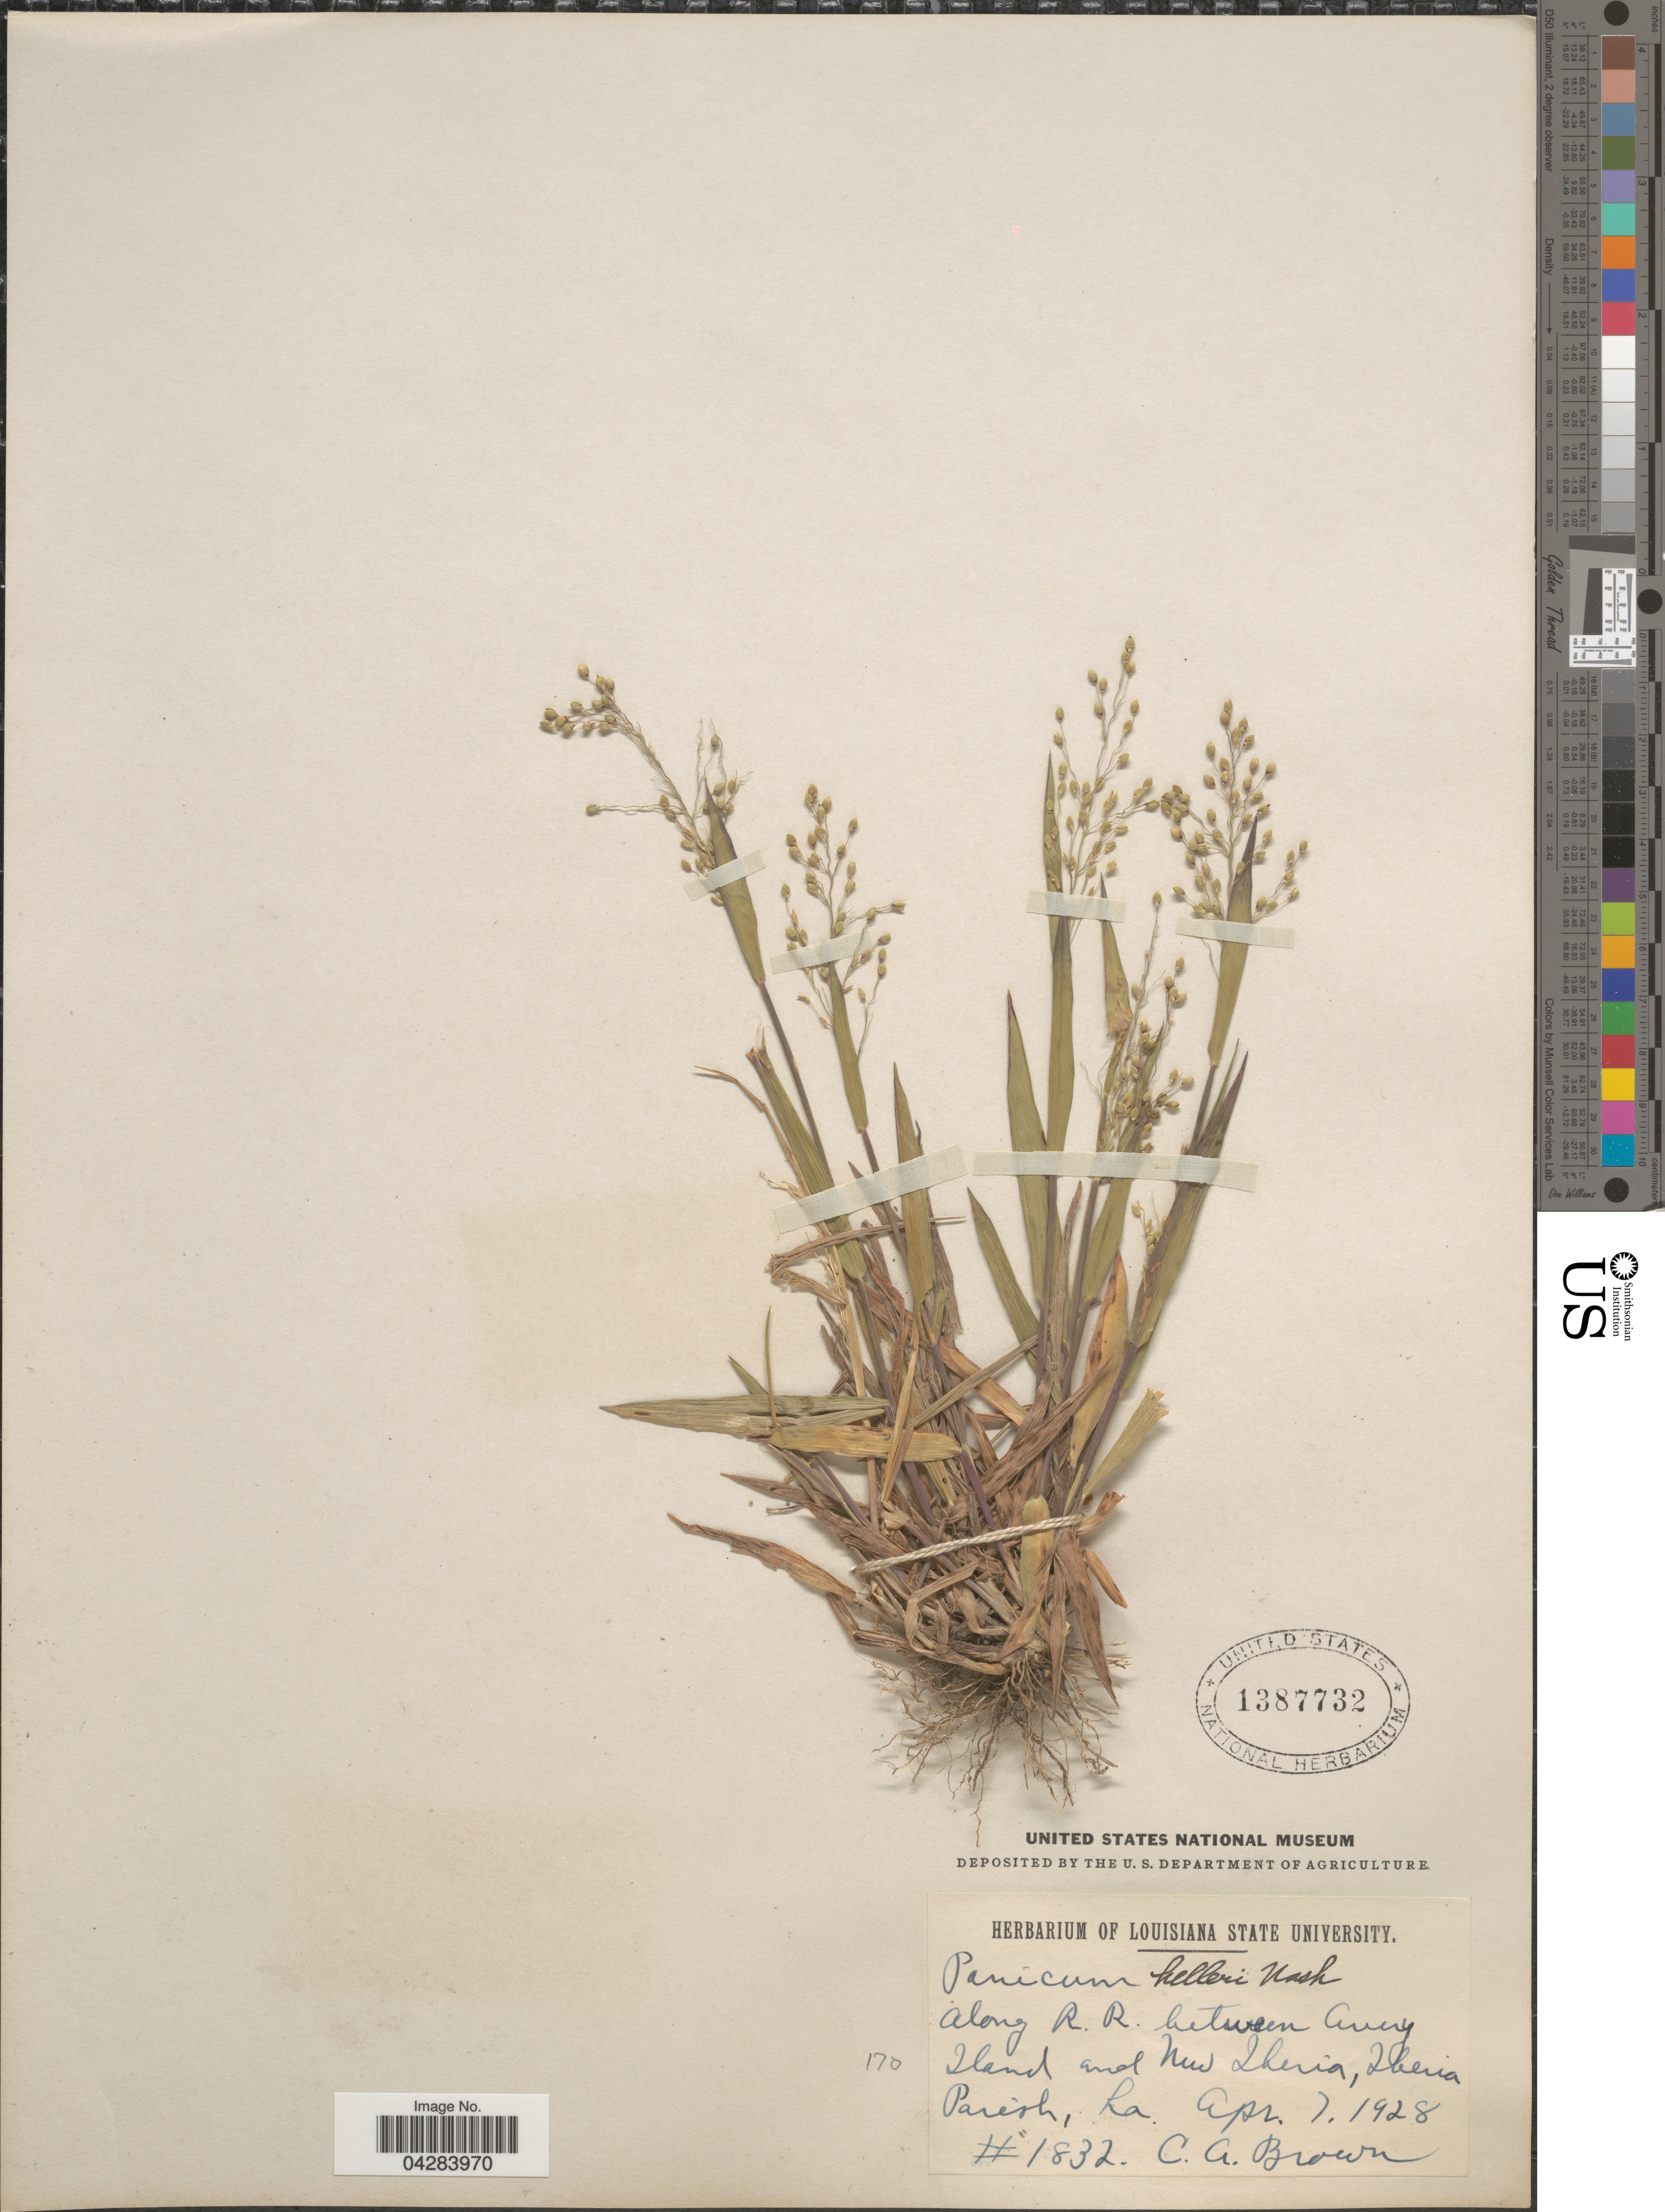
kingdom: Plantae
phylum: Tracheophyta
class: Liliopsida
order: Poales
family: Poaceae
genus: Dichanthelium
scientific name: Dichanthelium oligosanthes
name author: (Schult.) Gould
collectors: C. A. Brown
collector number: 1832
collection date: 1928-04-07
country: United States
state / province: Louisiana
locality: Along R.R. between Avery Island and New Iberia, Iberia Parish.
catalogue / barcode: US 1387732